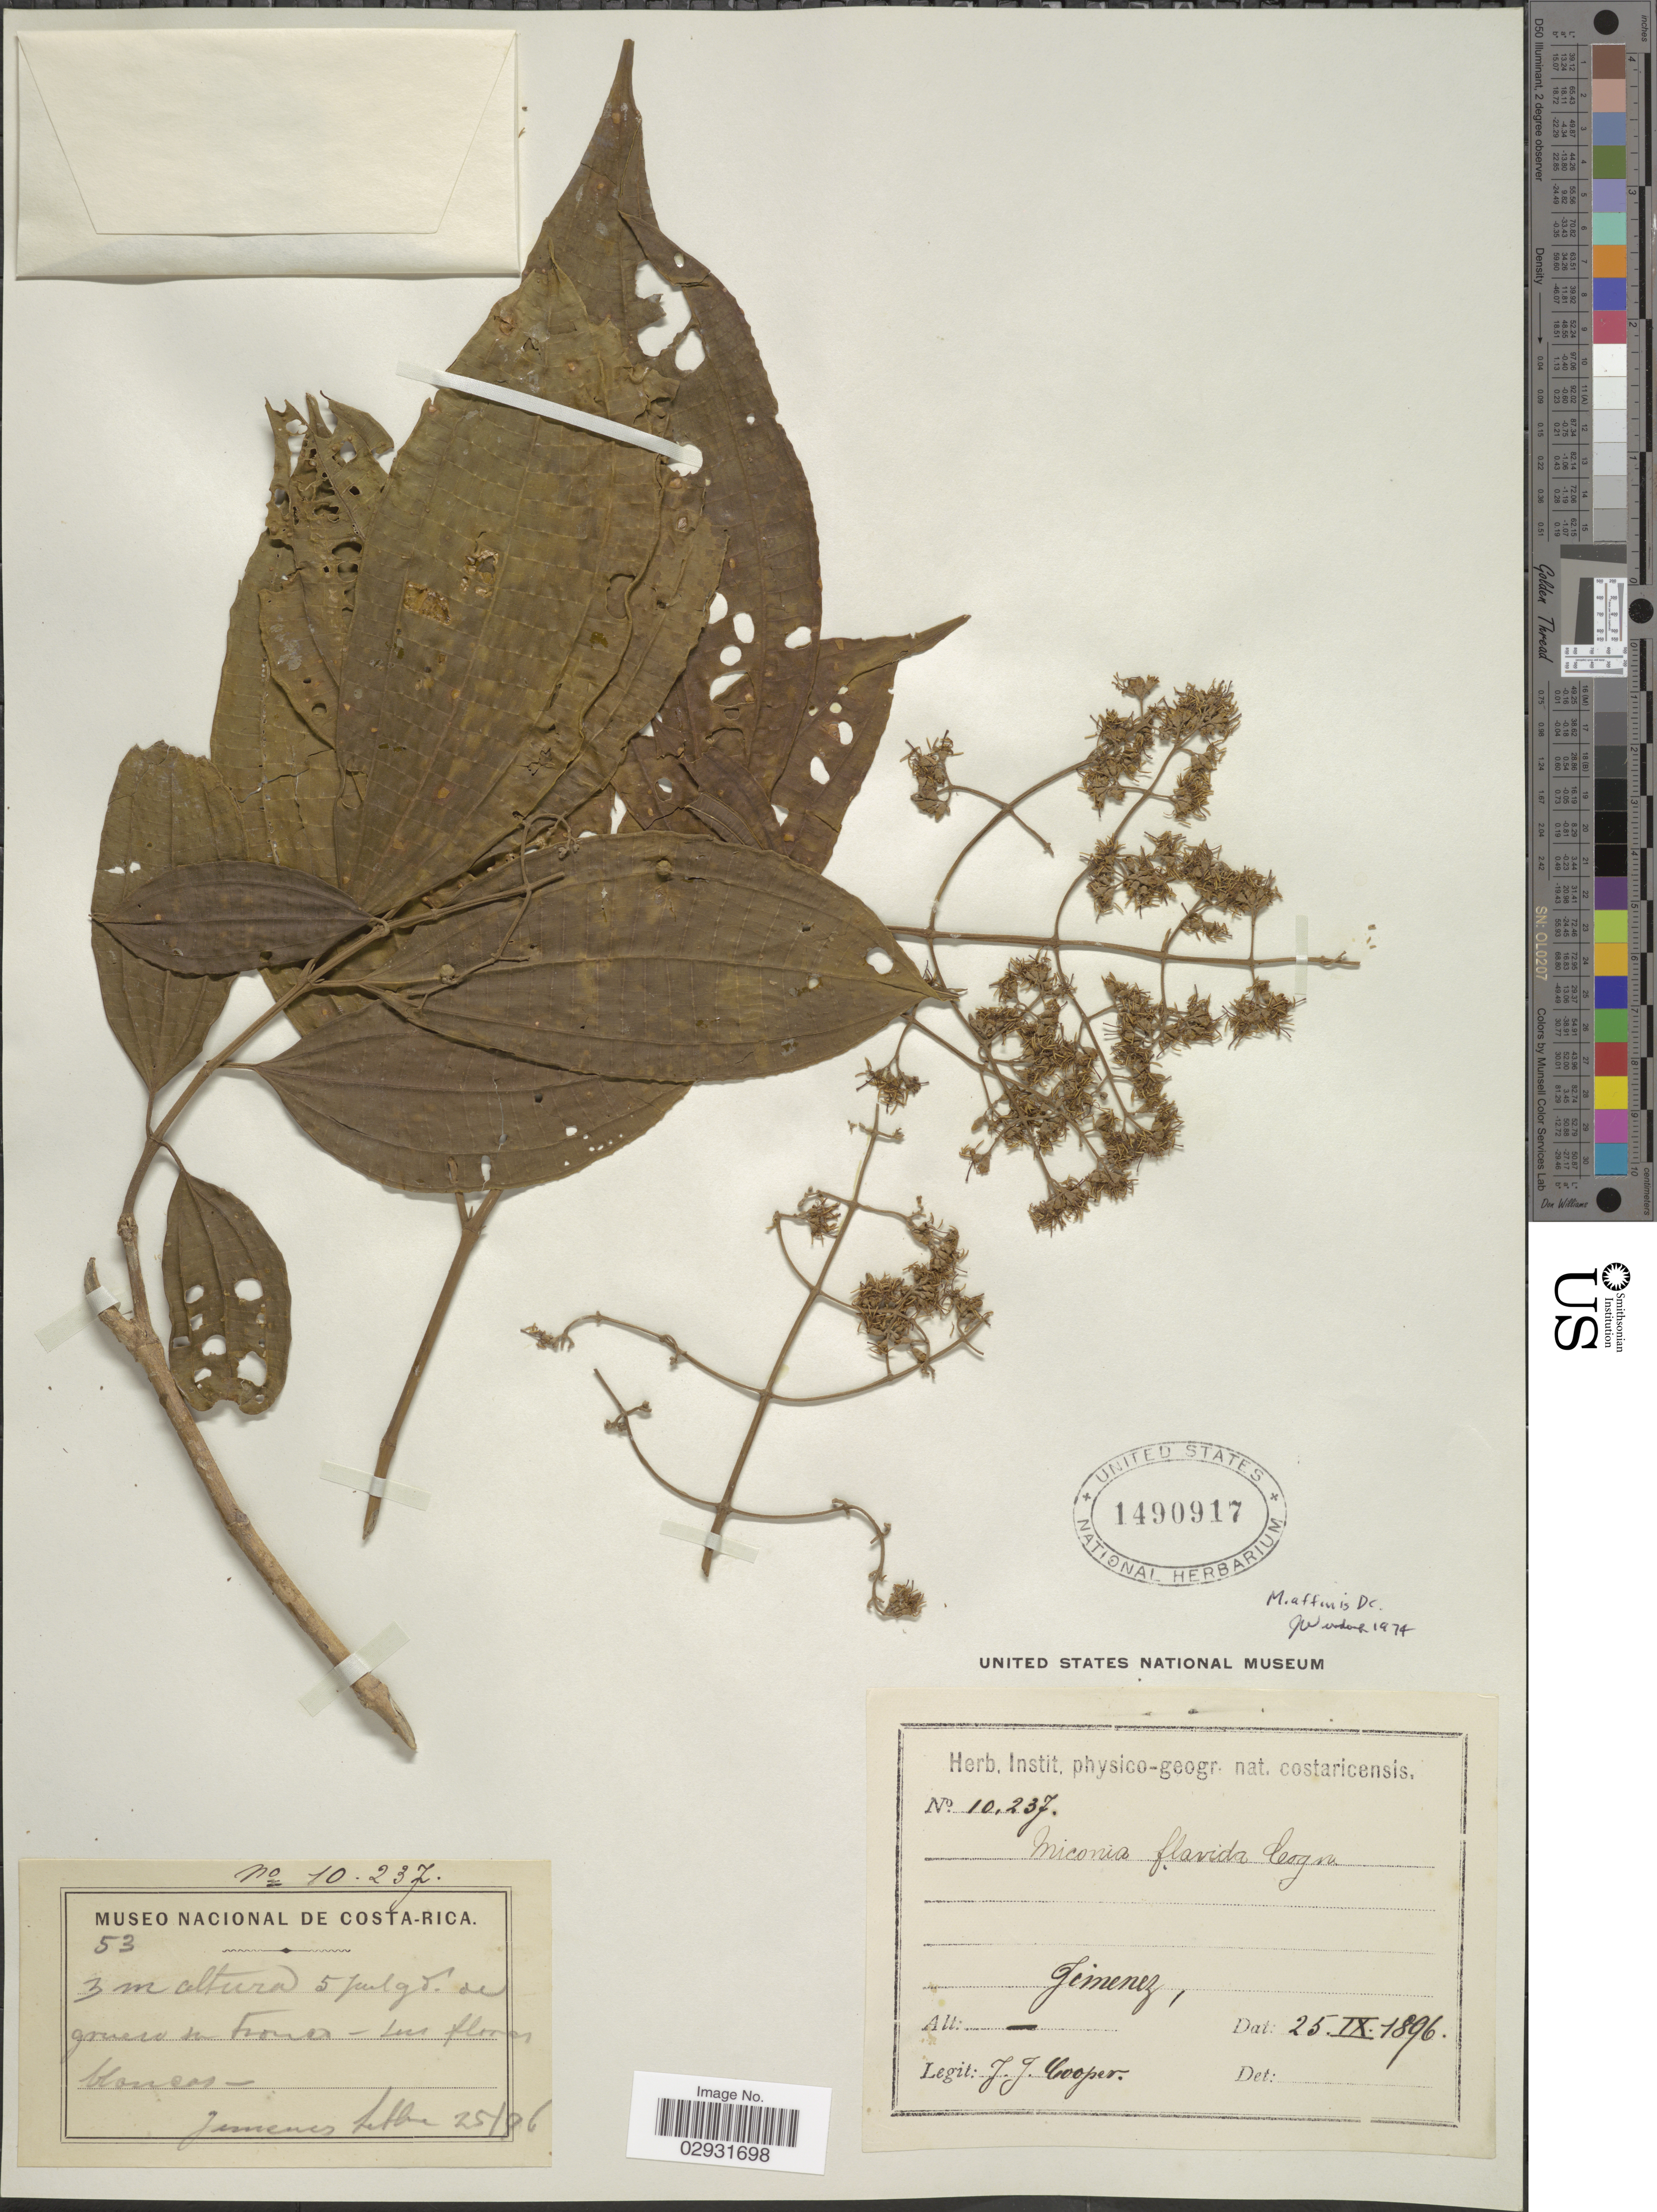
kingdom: Plantae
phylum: Tracheophyta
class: Magnoliopsida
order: Myrtales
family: Melastomataceae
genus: Miconia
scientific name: Miconia affinis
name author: DC.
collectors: J. J. Cooper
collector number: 10237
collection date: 1896-09-25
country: Costa Rica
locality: Jimenez.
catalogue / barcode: US 1490917